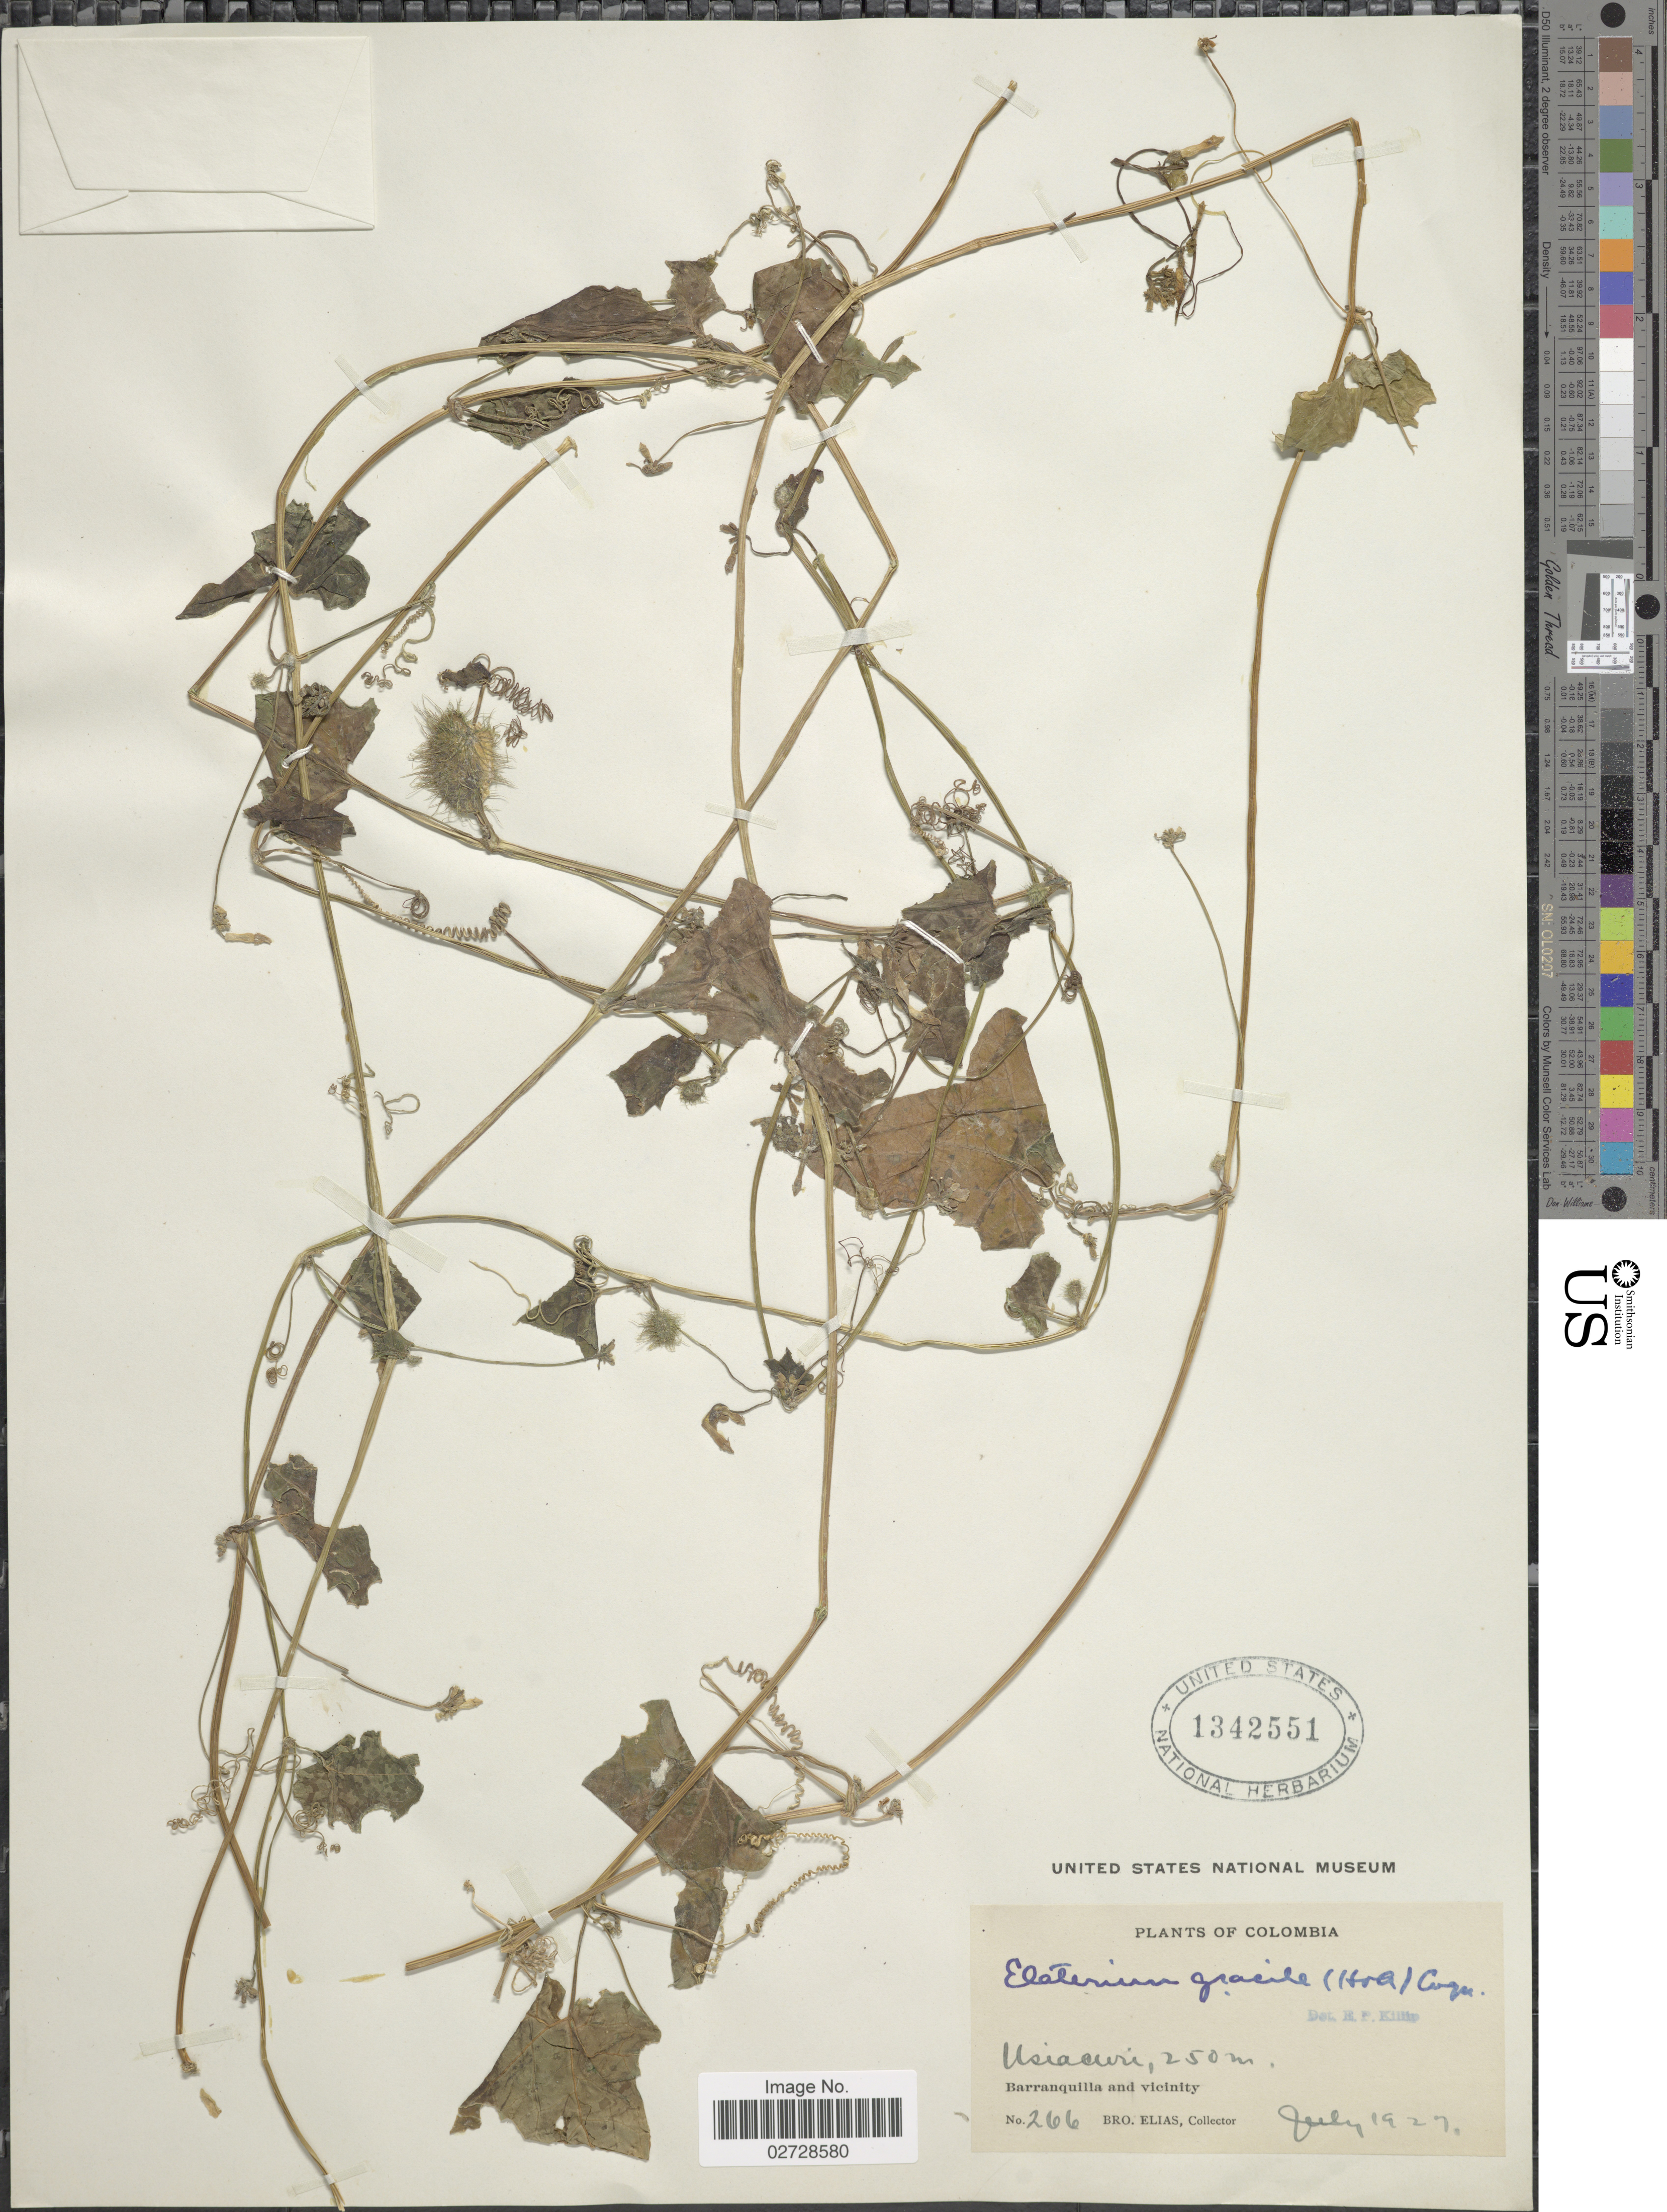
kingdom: Plantae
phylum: Tracheophyta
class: Magnoliopsida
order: Cucurbitales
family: Cucurbitaceae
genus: Cyclanthera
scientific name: Cyclanthera carthagenensis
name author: (Jacq.) H. Schaef. & S.S. Renner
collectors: Bro. Elias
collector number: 266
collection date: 1927-07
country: Colombia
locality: Usiacurí, Barranquilla and vicinity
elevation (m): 250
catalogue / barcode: US 1342551